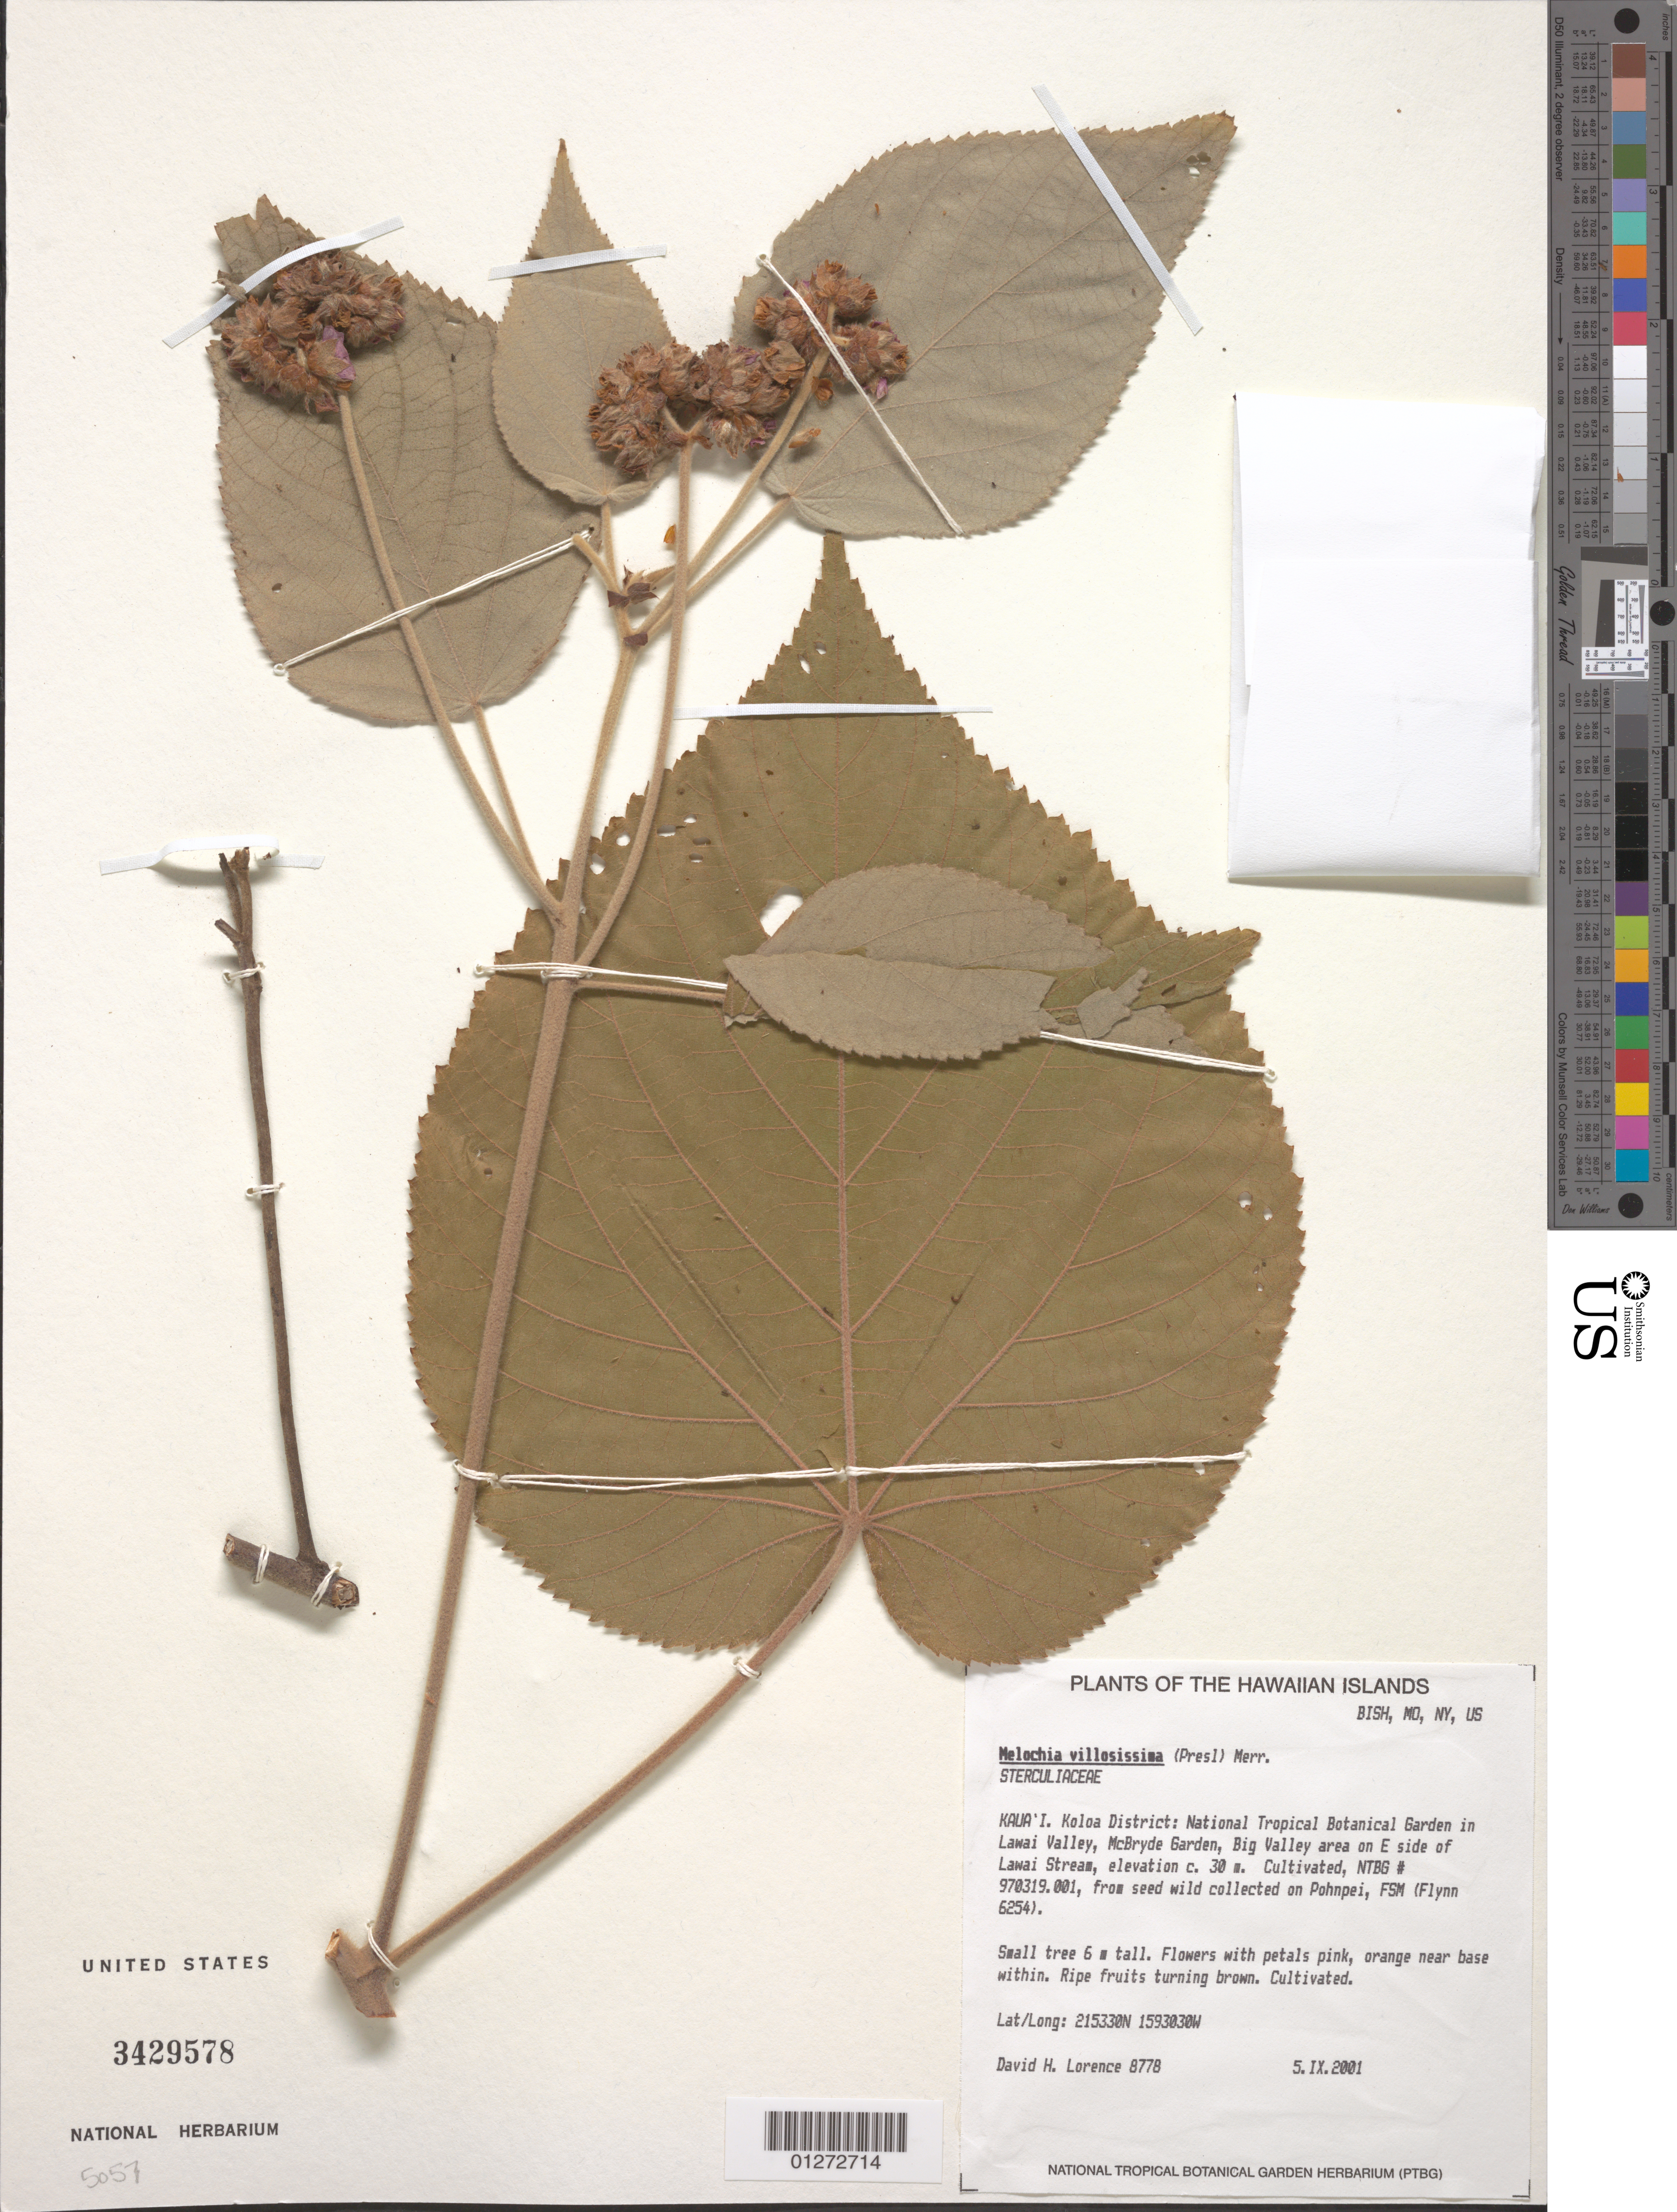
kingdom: Plantae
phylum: Tracheophyta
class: Magnoliopsida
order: Malvales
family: Malvaceae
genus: Melochia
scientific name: Melochia villosissima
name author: (C. Presl) Merr.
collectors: D. Lorence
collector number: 8778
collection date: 2001-09-05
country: United States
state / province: Hawaii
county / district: Kauai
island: Kaua'i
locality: Koloa District, National Tropical Botanical Garden in Lawai Valley, McBryde Garden, Big Valley area on E side of Lawai Stream.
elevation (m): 30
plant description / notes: From seed wild collected on Pohnpei, FSM (Flynn, 6254).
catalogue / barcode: US 3429578